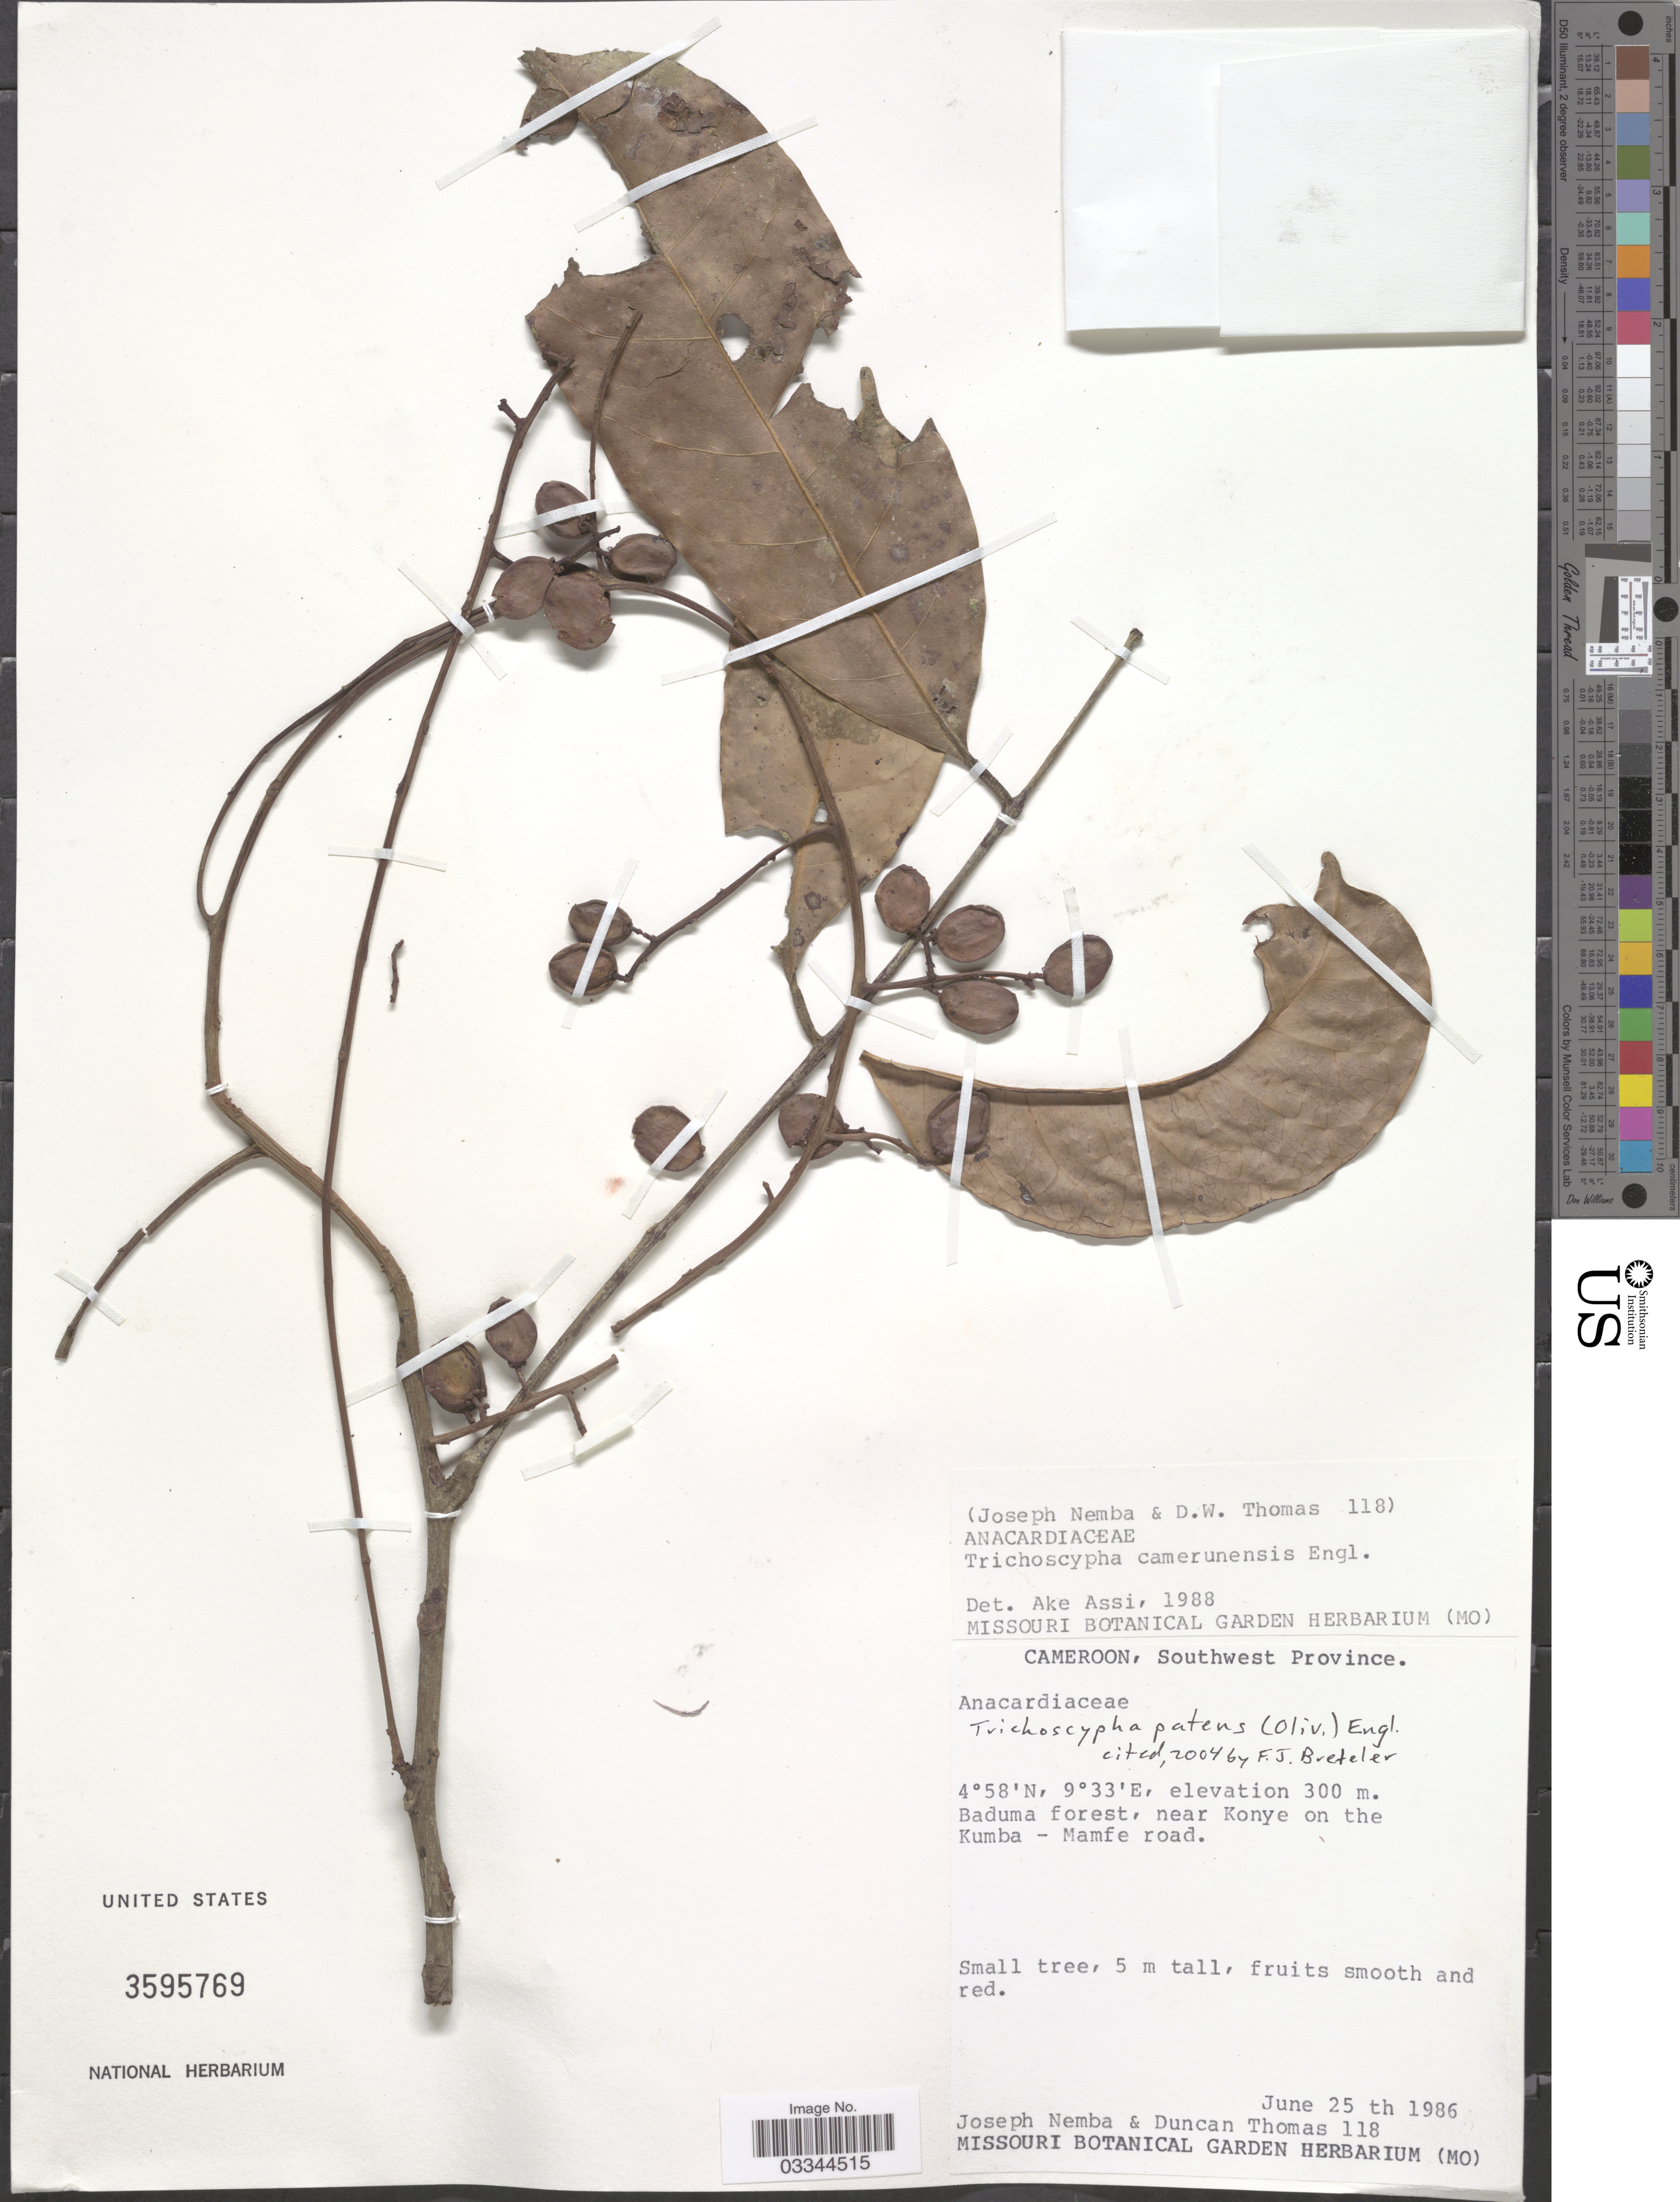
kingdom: Plantae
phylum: Tracheophyta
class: Magnoliopsida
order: Sapindales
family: Anacardiaceae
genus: Trichoscypha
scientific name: Trichoscypha patens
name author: (Oliv.) Engl.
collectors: J. Nemba & D. W. Thomas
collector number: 118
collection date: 1986-06-25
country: Cameroon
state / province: Sud-Ouest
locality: Southwest Province. Baduma forest, near Konye on the Kumba - Mamfe road.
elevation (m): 300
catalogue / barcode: US 3595769